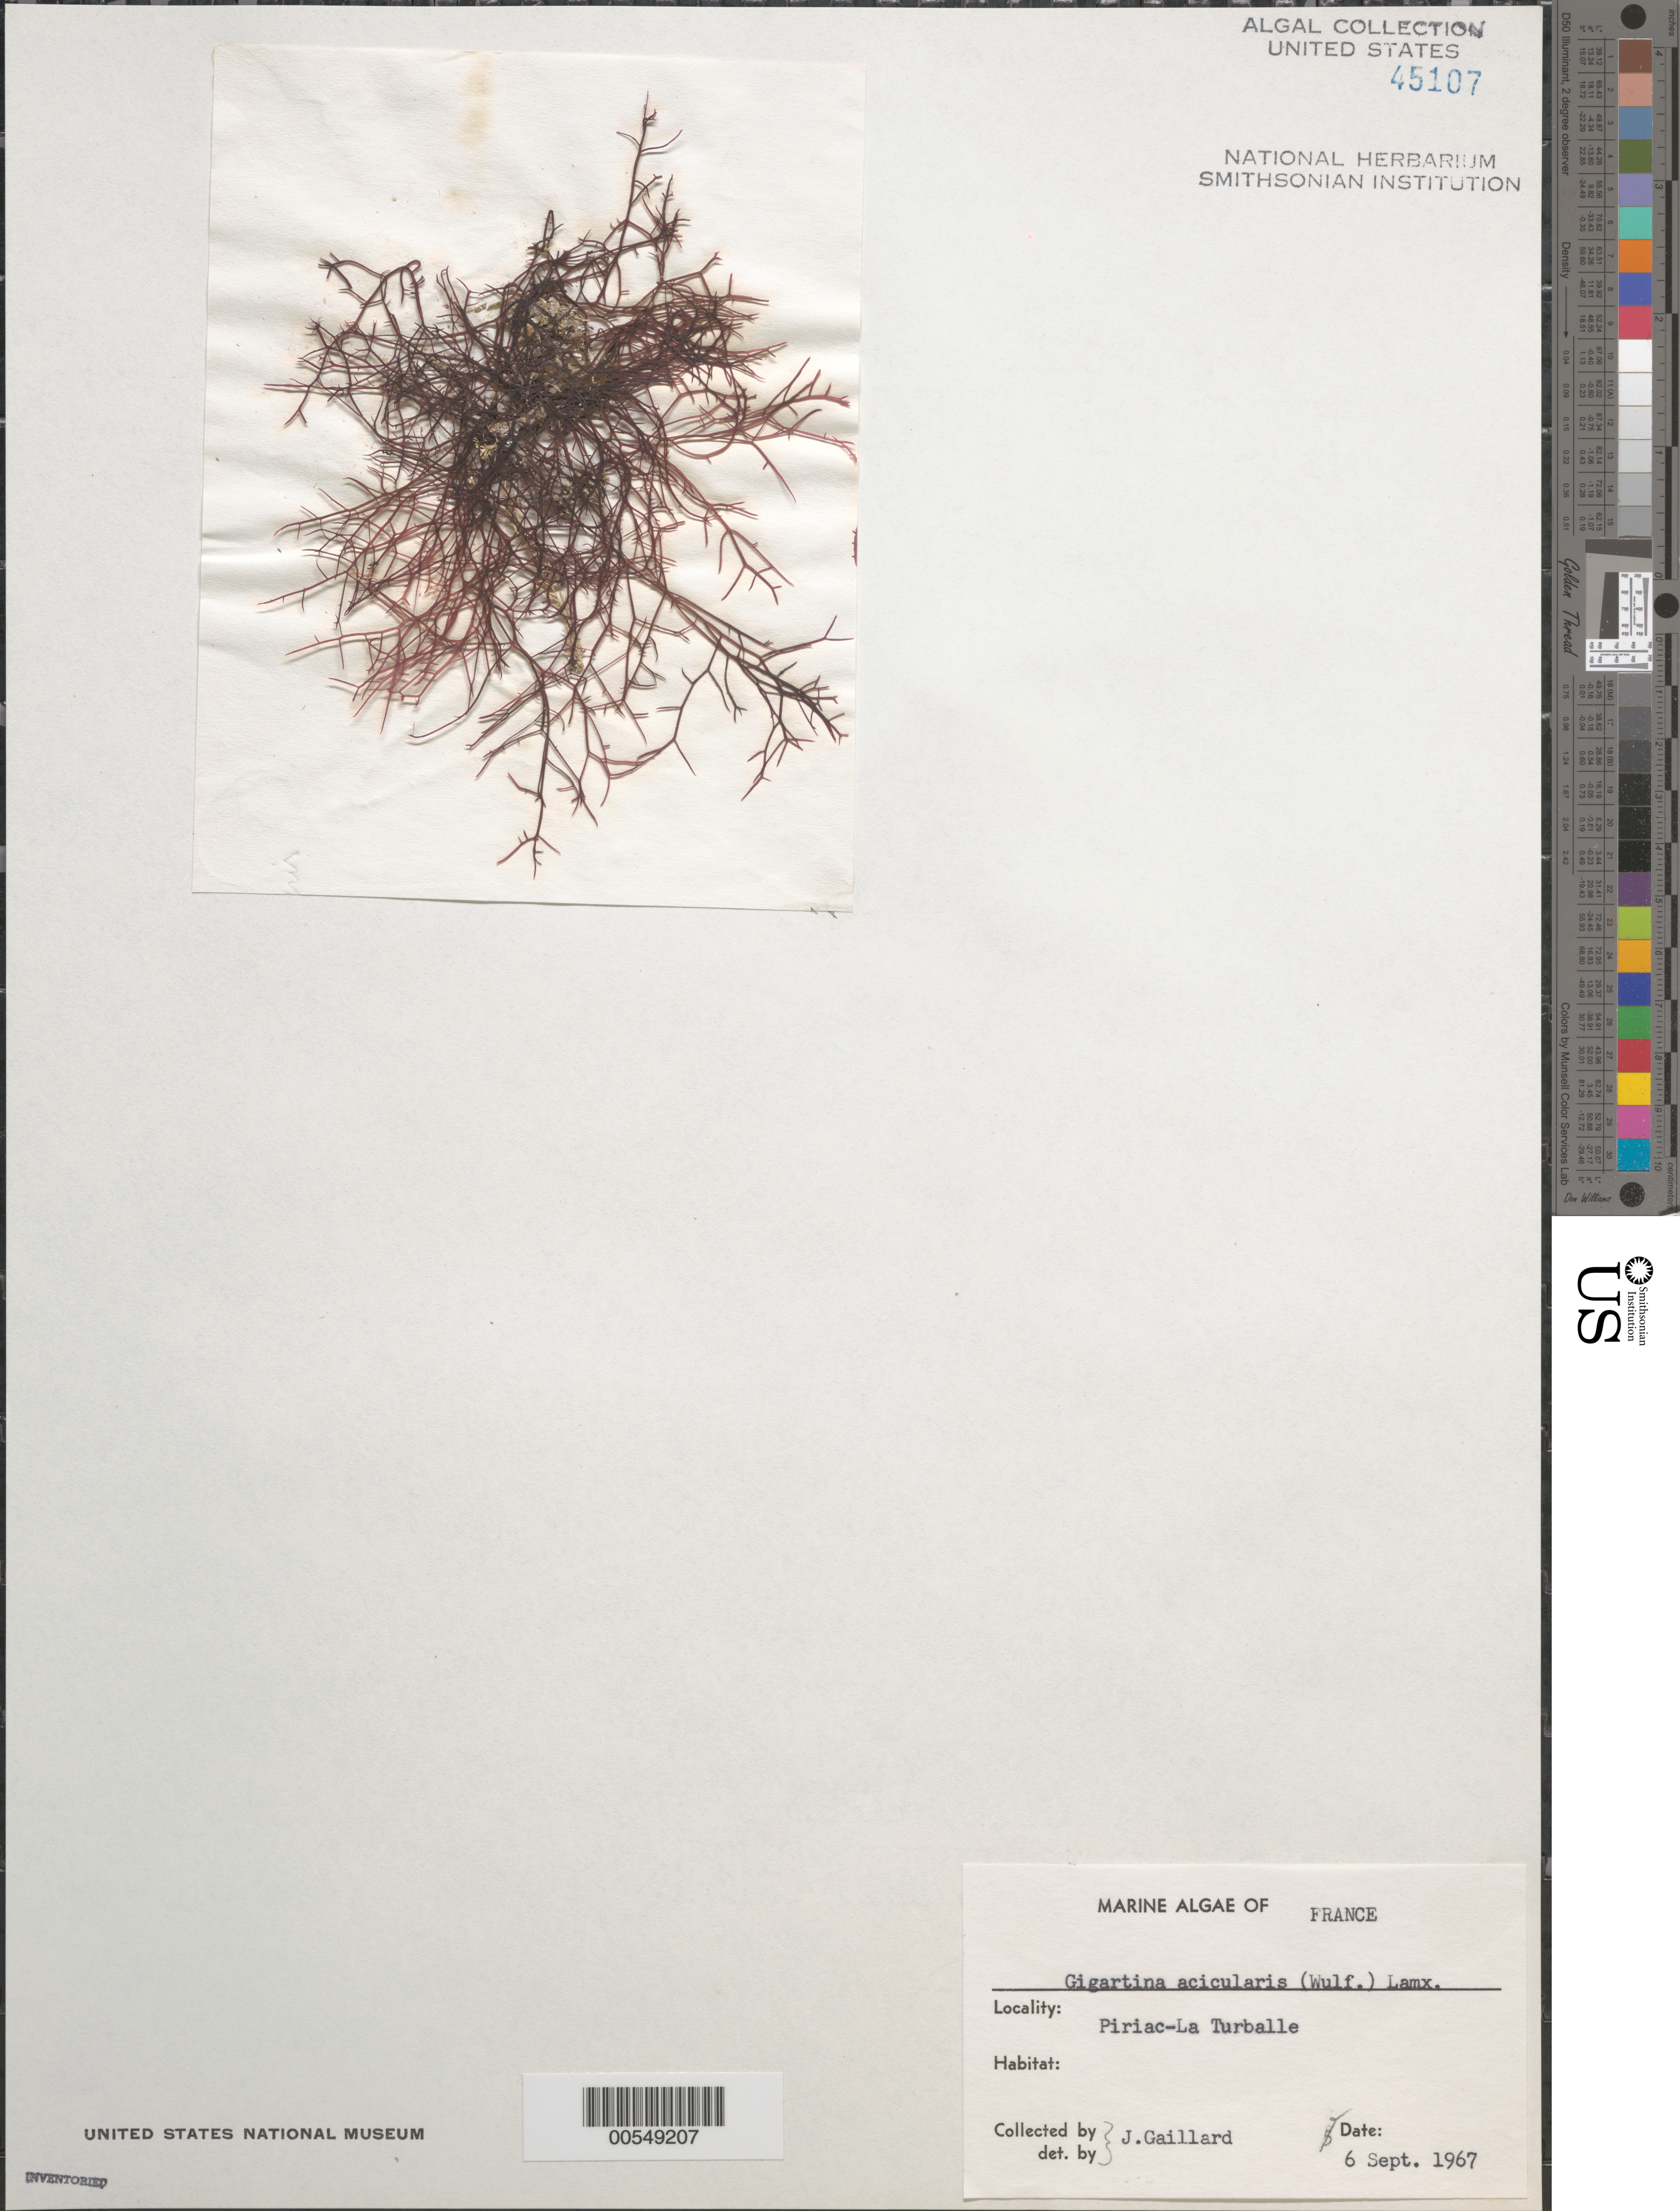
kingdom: Plantae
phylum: Rhodophyta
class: Florideophyceae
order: Gigartinales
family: Gigartinaceae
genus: Chondracanthus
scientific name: Chondracanthus acicularis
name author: (Roth) Fredericq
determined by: Algae name updating Project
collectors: J. Gaillard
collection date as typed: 06 Sep 1967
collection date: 1967-09-06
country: France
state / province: Pays de la Loire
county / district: Loire-Atlantique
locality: Piriac-La Turballe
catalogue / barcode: US 45107